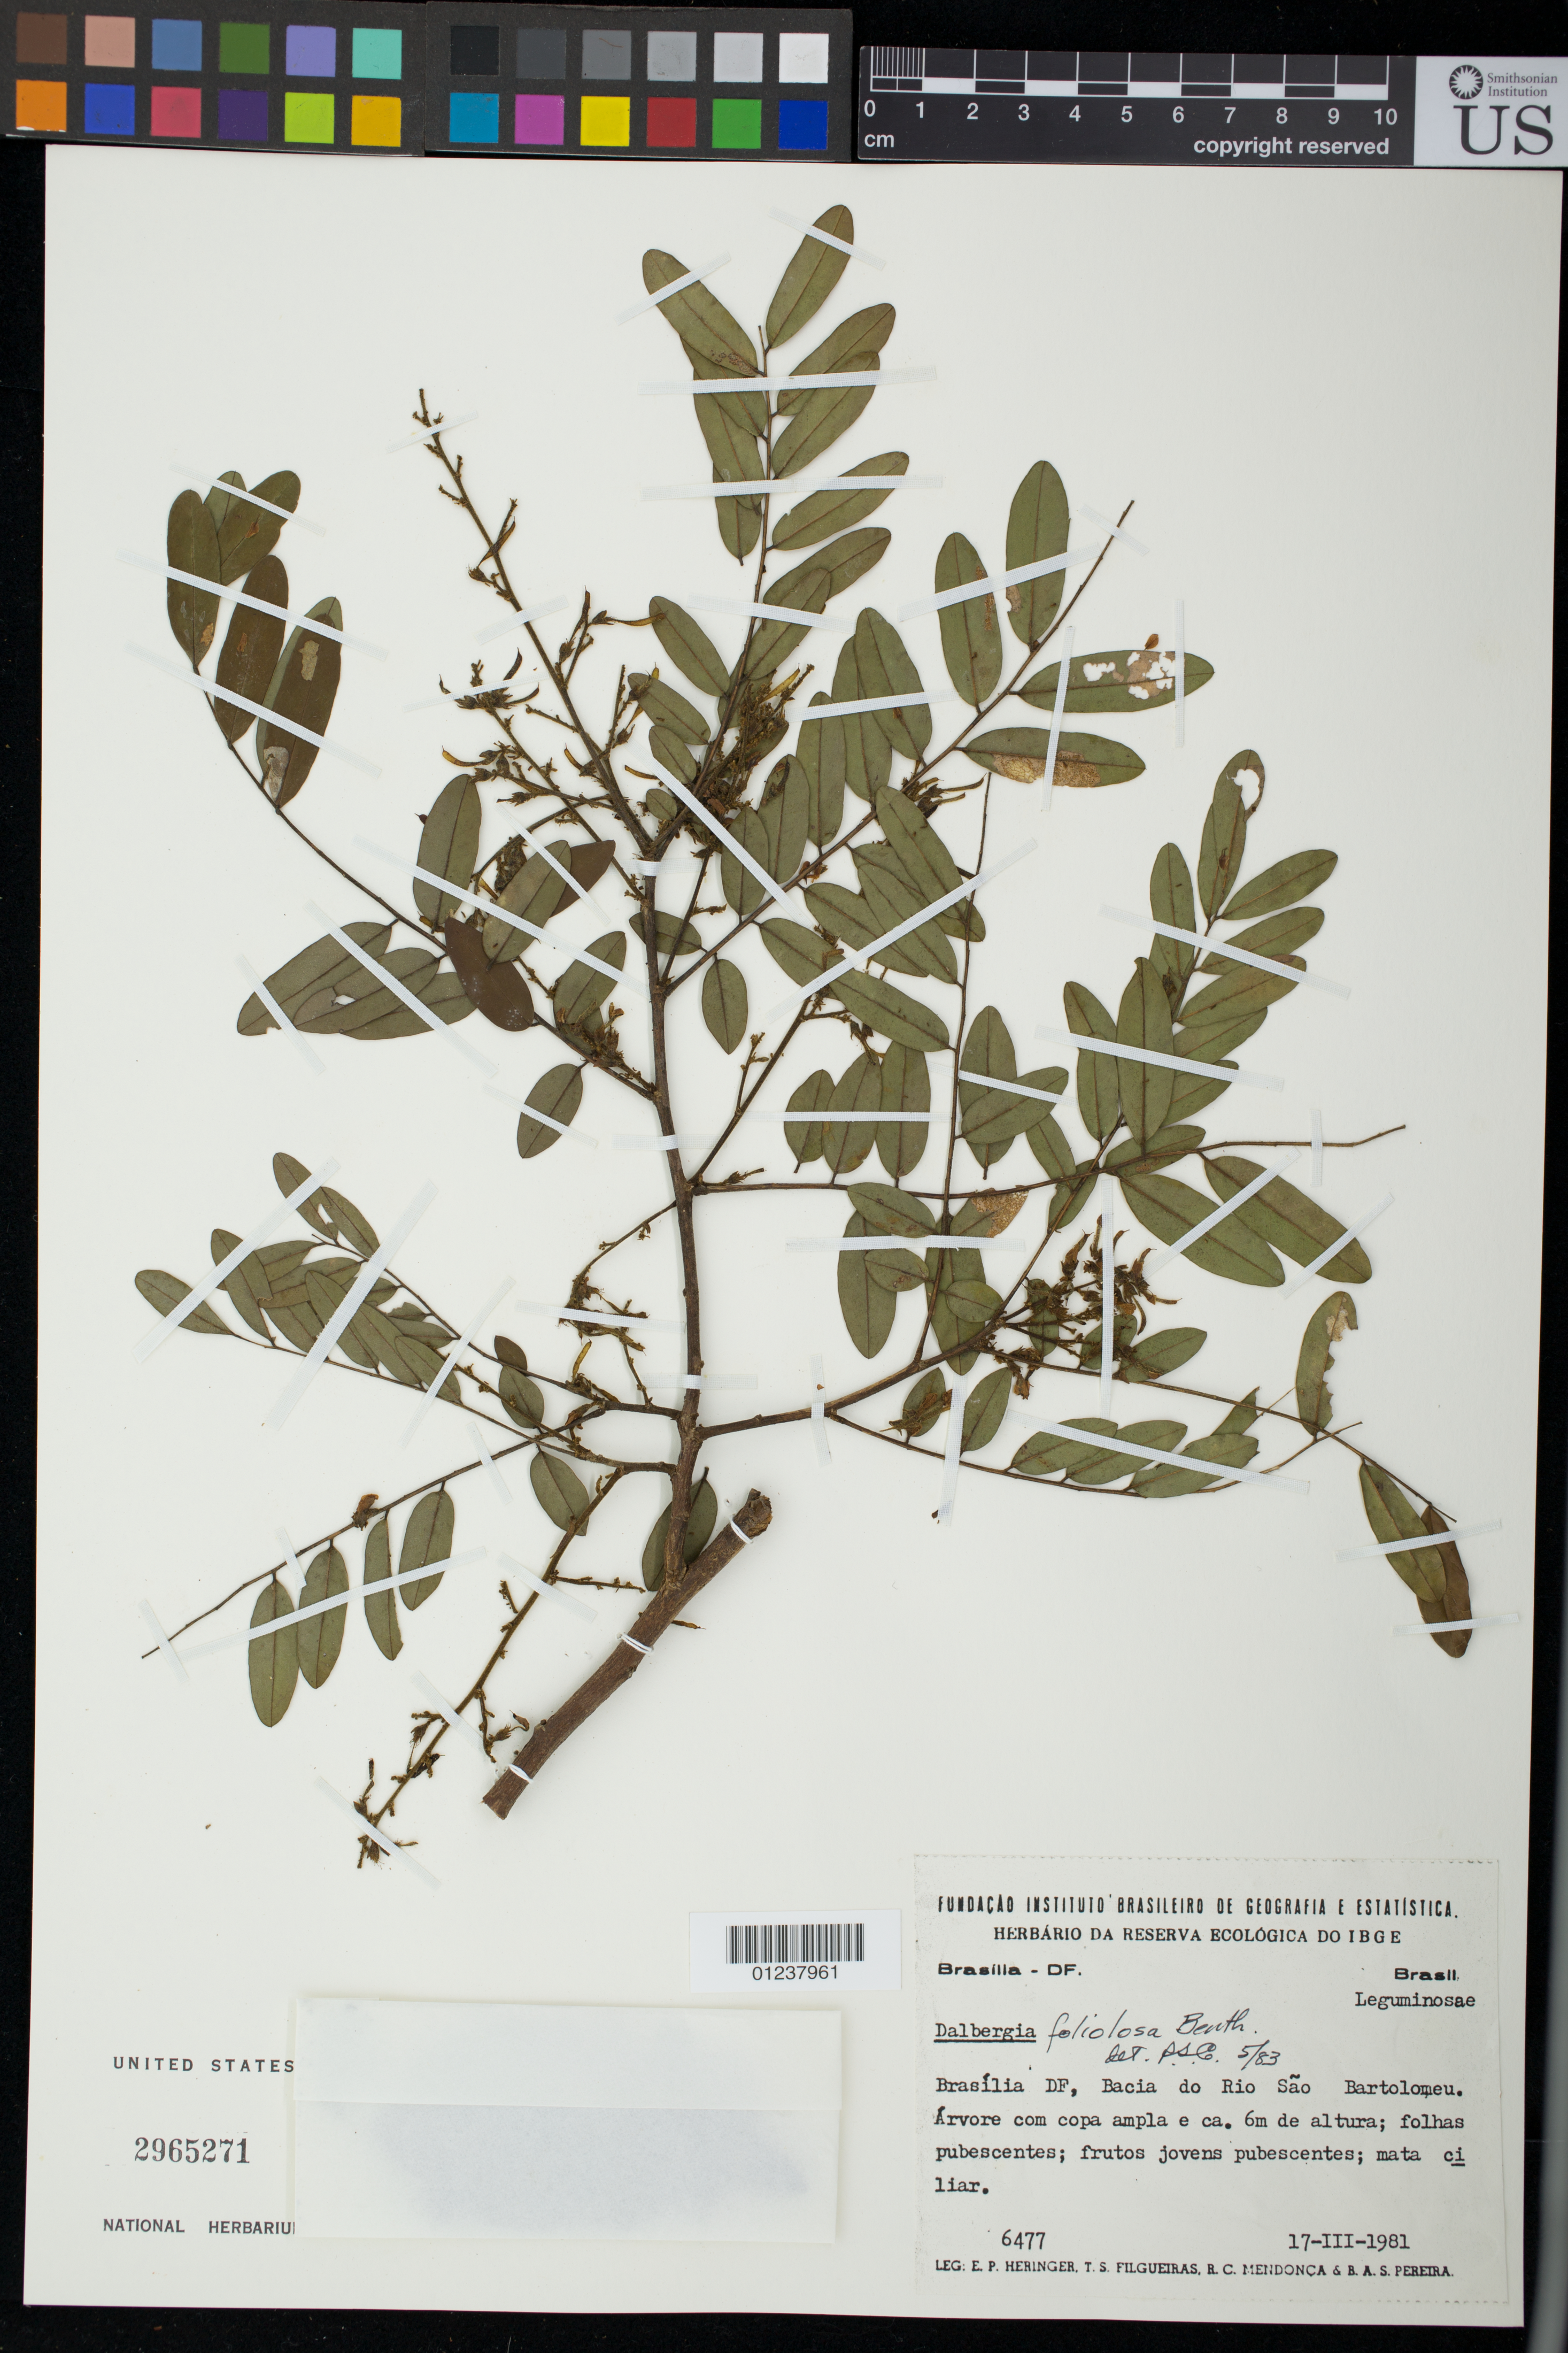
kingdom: Plantae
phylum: Tracheophyta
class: Magnoliopsida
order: Fabales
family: Fabaceae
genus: Dalbergia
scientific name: Dalbergia foliosa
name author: (Benth.) A.M. Carvalho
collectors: E. P. Heringer, T. S. Filgueiras, R. C. Mendonça & B. A. S. Pereira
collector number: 6477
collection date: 1981-03-17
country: Brazil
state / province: Distrito Federal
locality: Brasilia, Bacia do Rio Sao Bartolomeu.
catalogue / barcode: US 2965271